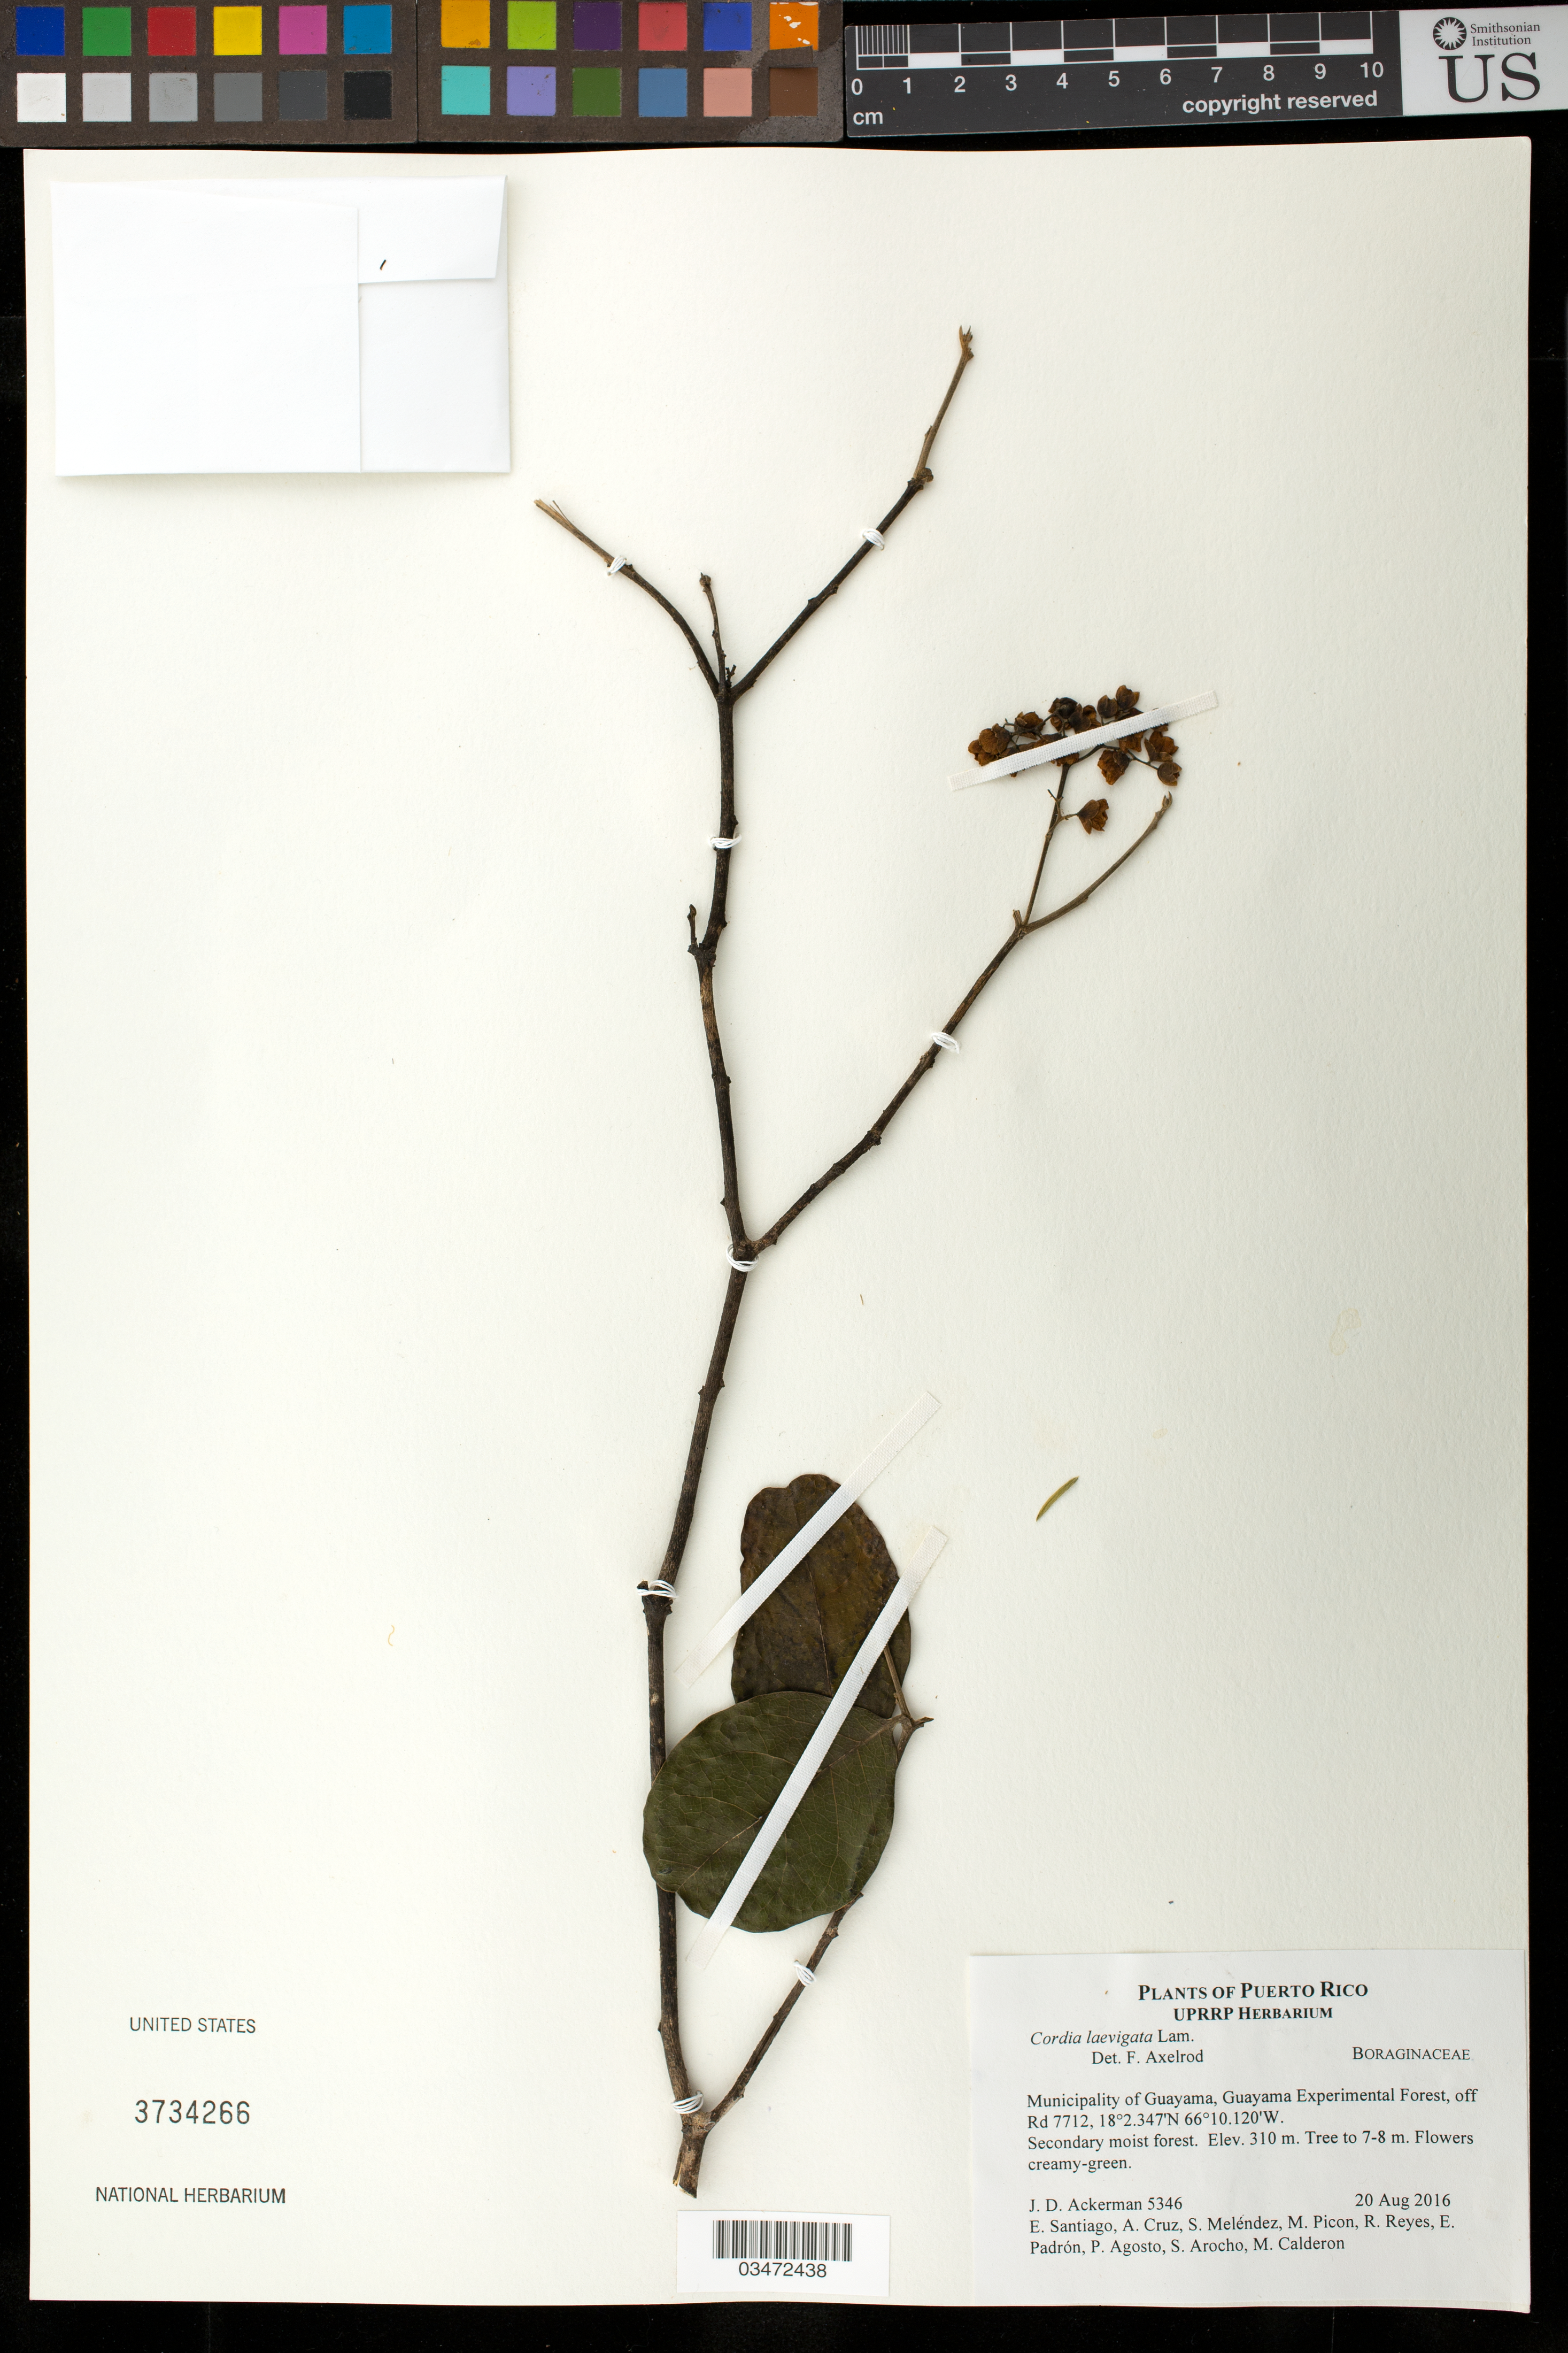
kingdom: Plantae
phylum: Tracheophyta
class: Magnoliopsida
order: Boraginales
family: Cordiaceae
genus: Cordia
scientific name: Cordia laevigata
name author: Lam.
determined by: Axelrod, F. S.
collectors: J. D. Ackerman, E. Santiago, A. Cruz, S. Meléndez, M. Picon, R. Reyes, E. Padrón, P. Agosto, S. Arocho & M. Calderon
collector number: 5346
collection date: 2016-08-20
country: Puerto Rico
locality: Mun. Guayama, Guayama Experimental Forest, off Rd 7712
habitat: Secondary moist forest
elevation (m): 310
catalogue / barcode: US 3734266